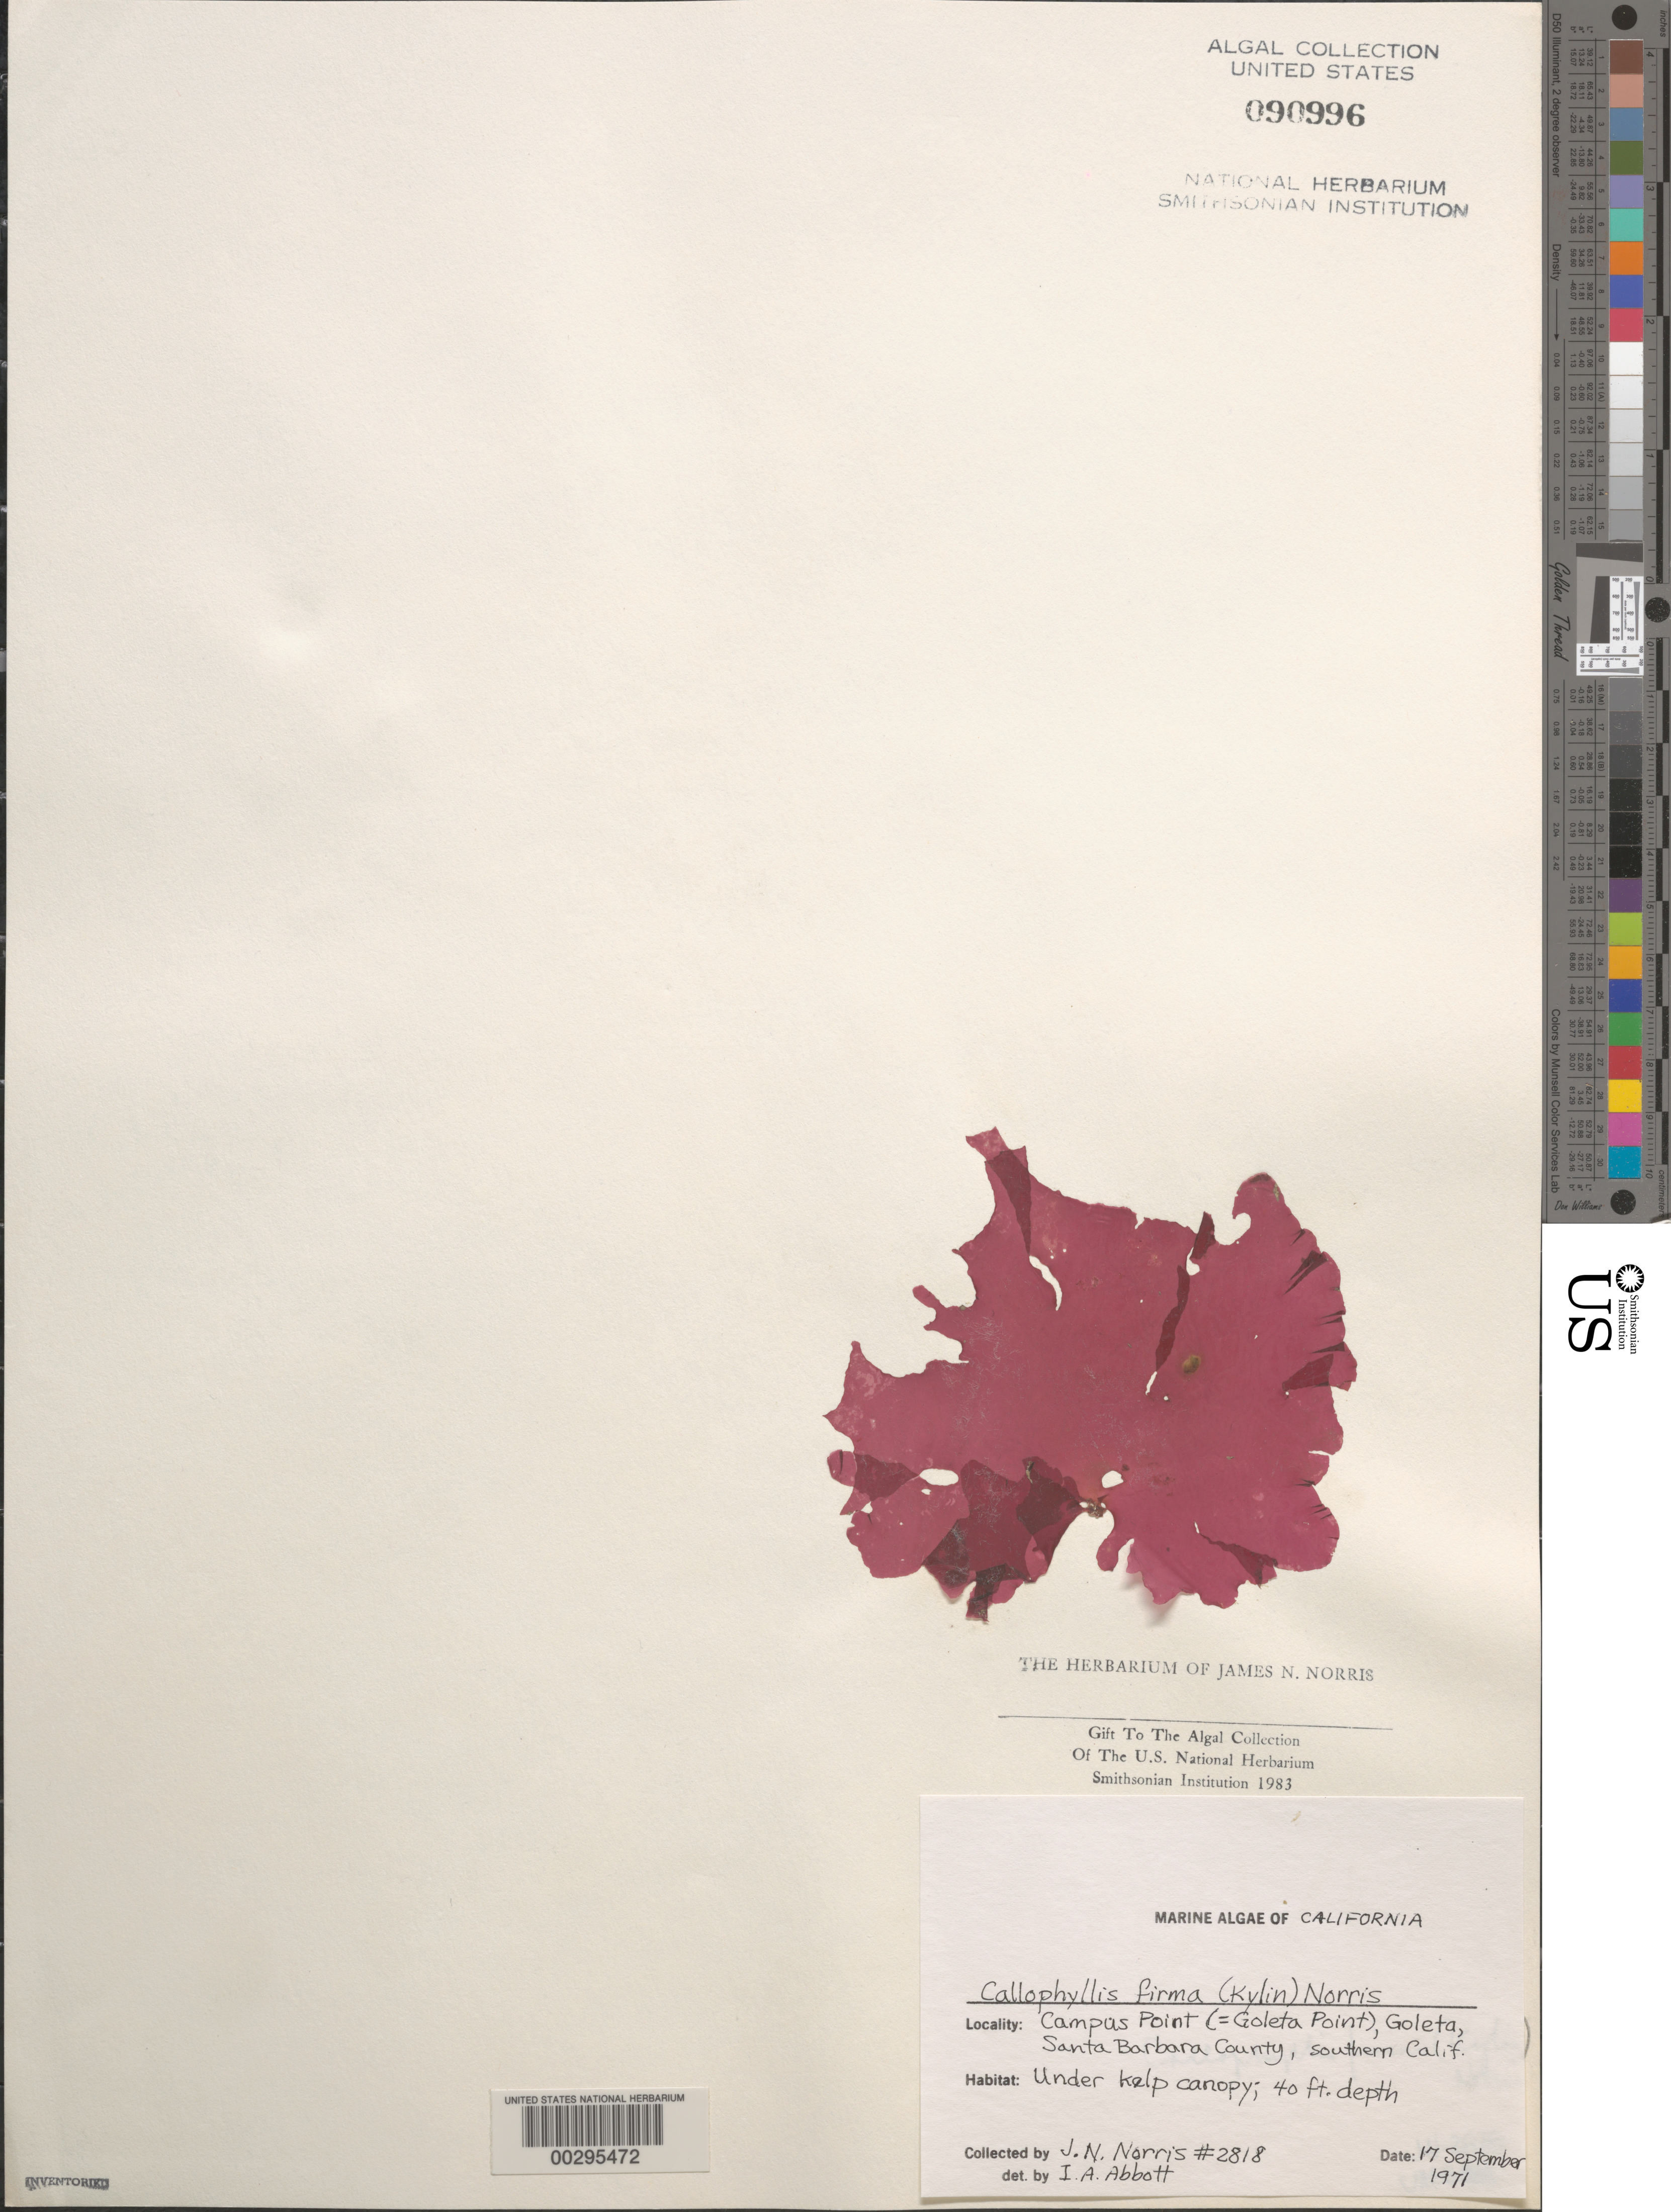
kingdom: Plantae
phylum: Rhodophyta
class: Florideophyceae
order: Gigartinales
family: Kallymeniaceae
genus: Salishia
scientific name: Salishia firma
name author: (Kylin) Clarkston & G.W. Saunders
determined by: Algae name updating Project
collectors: J. N. Norris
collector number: JN-2818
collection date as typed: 17 Sep 1971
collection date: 1971-09-17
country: United States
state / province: California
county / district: Santa Barbara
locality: Campus Point, Goleta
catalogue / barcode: US 90996